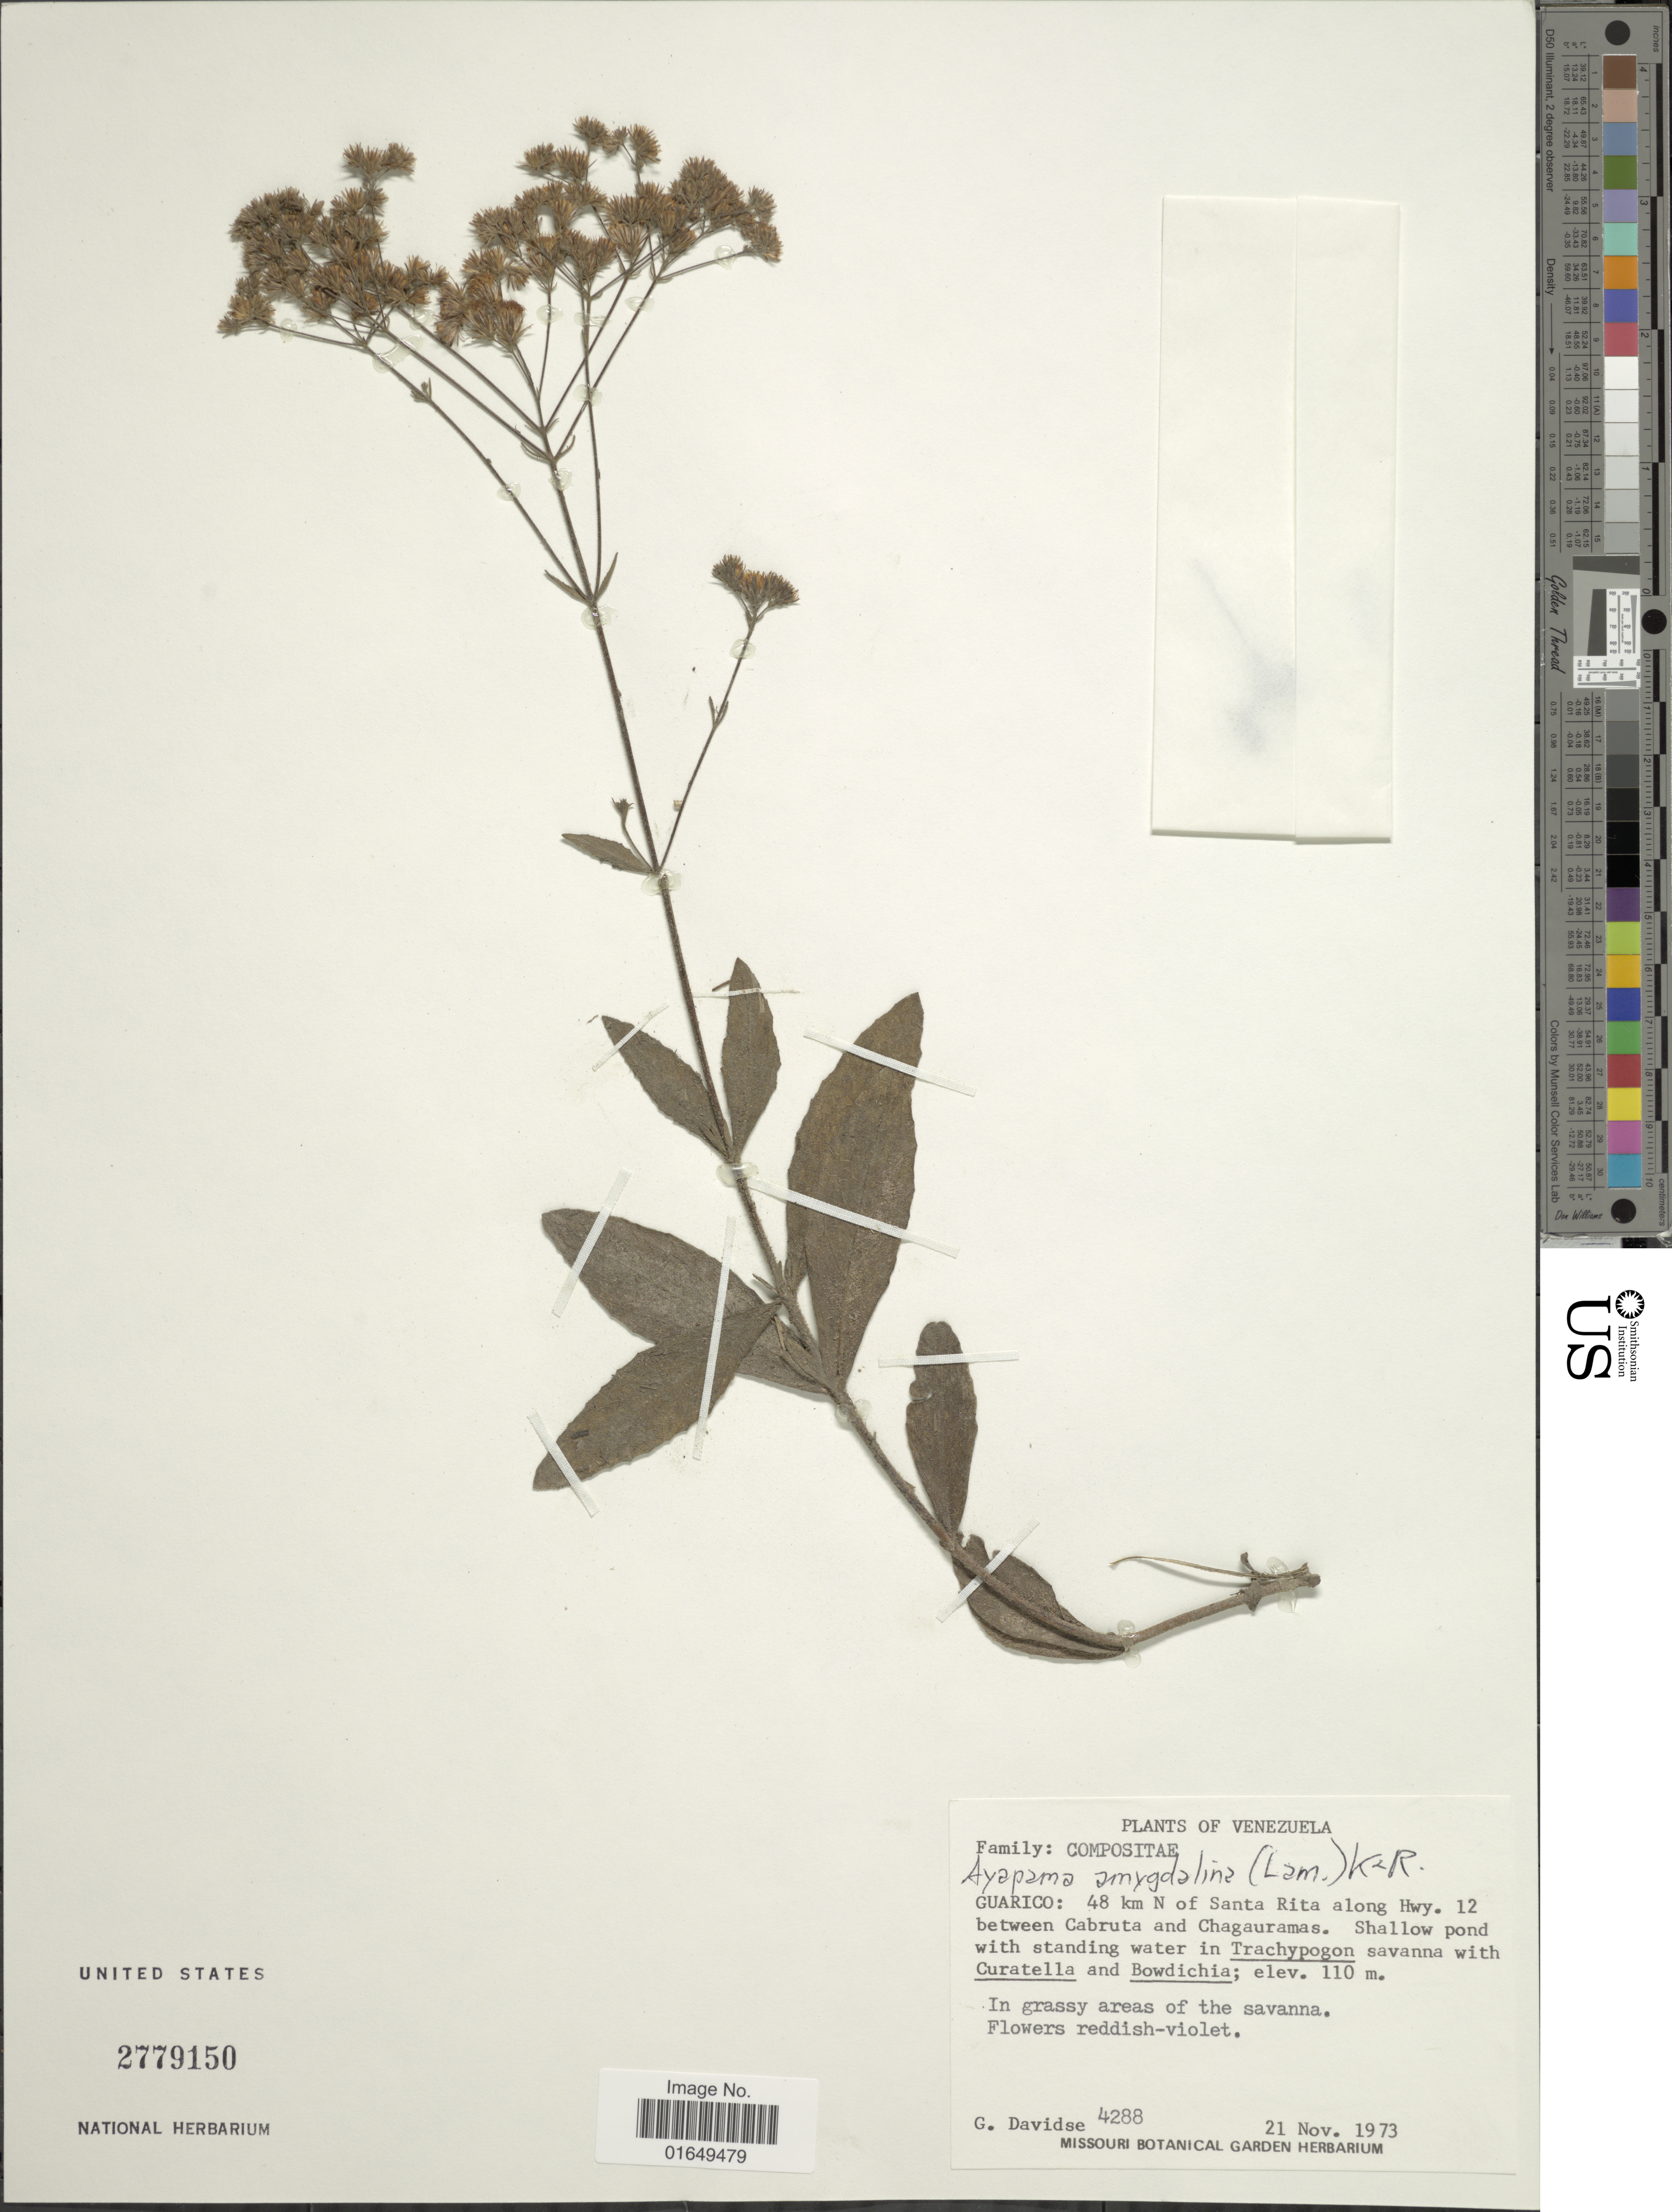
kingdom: Plantae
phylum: Tracheophyta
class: Magnoliopsida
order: Asterales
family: Asteraceae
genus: Ayapana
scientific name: Ayapana amygdalina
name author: (Lam.) R.M. King & H. Rob.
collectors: G. Davidse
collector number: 4288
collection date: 1973-11-21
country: Venezuela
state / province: Guárico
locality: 48 km N of Santa Rita along Hwy. 12 between Cabruta and Chaguaramas.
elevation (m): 110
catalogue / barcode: US 2779150